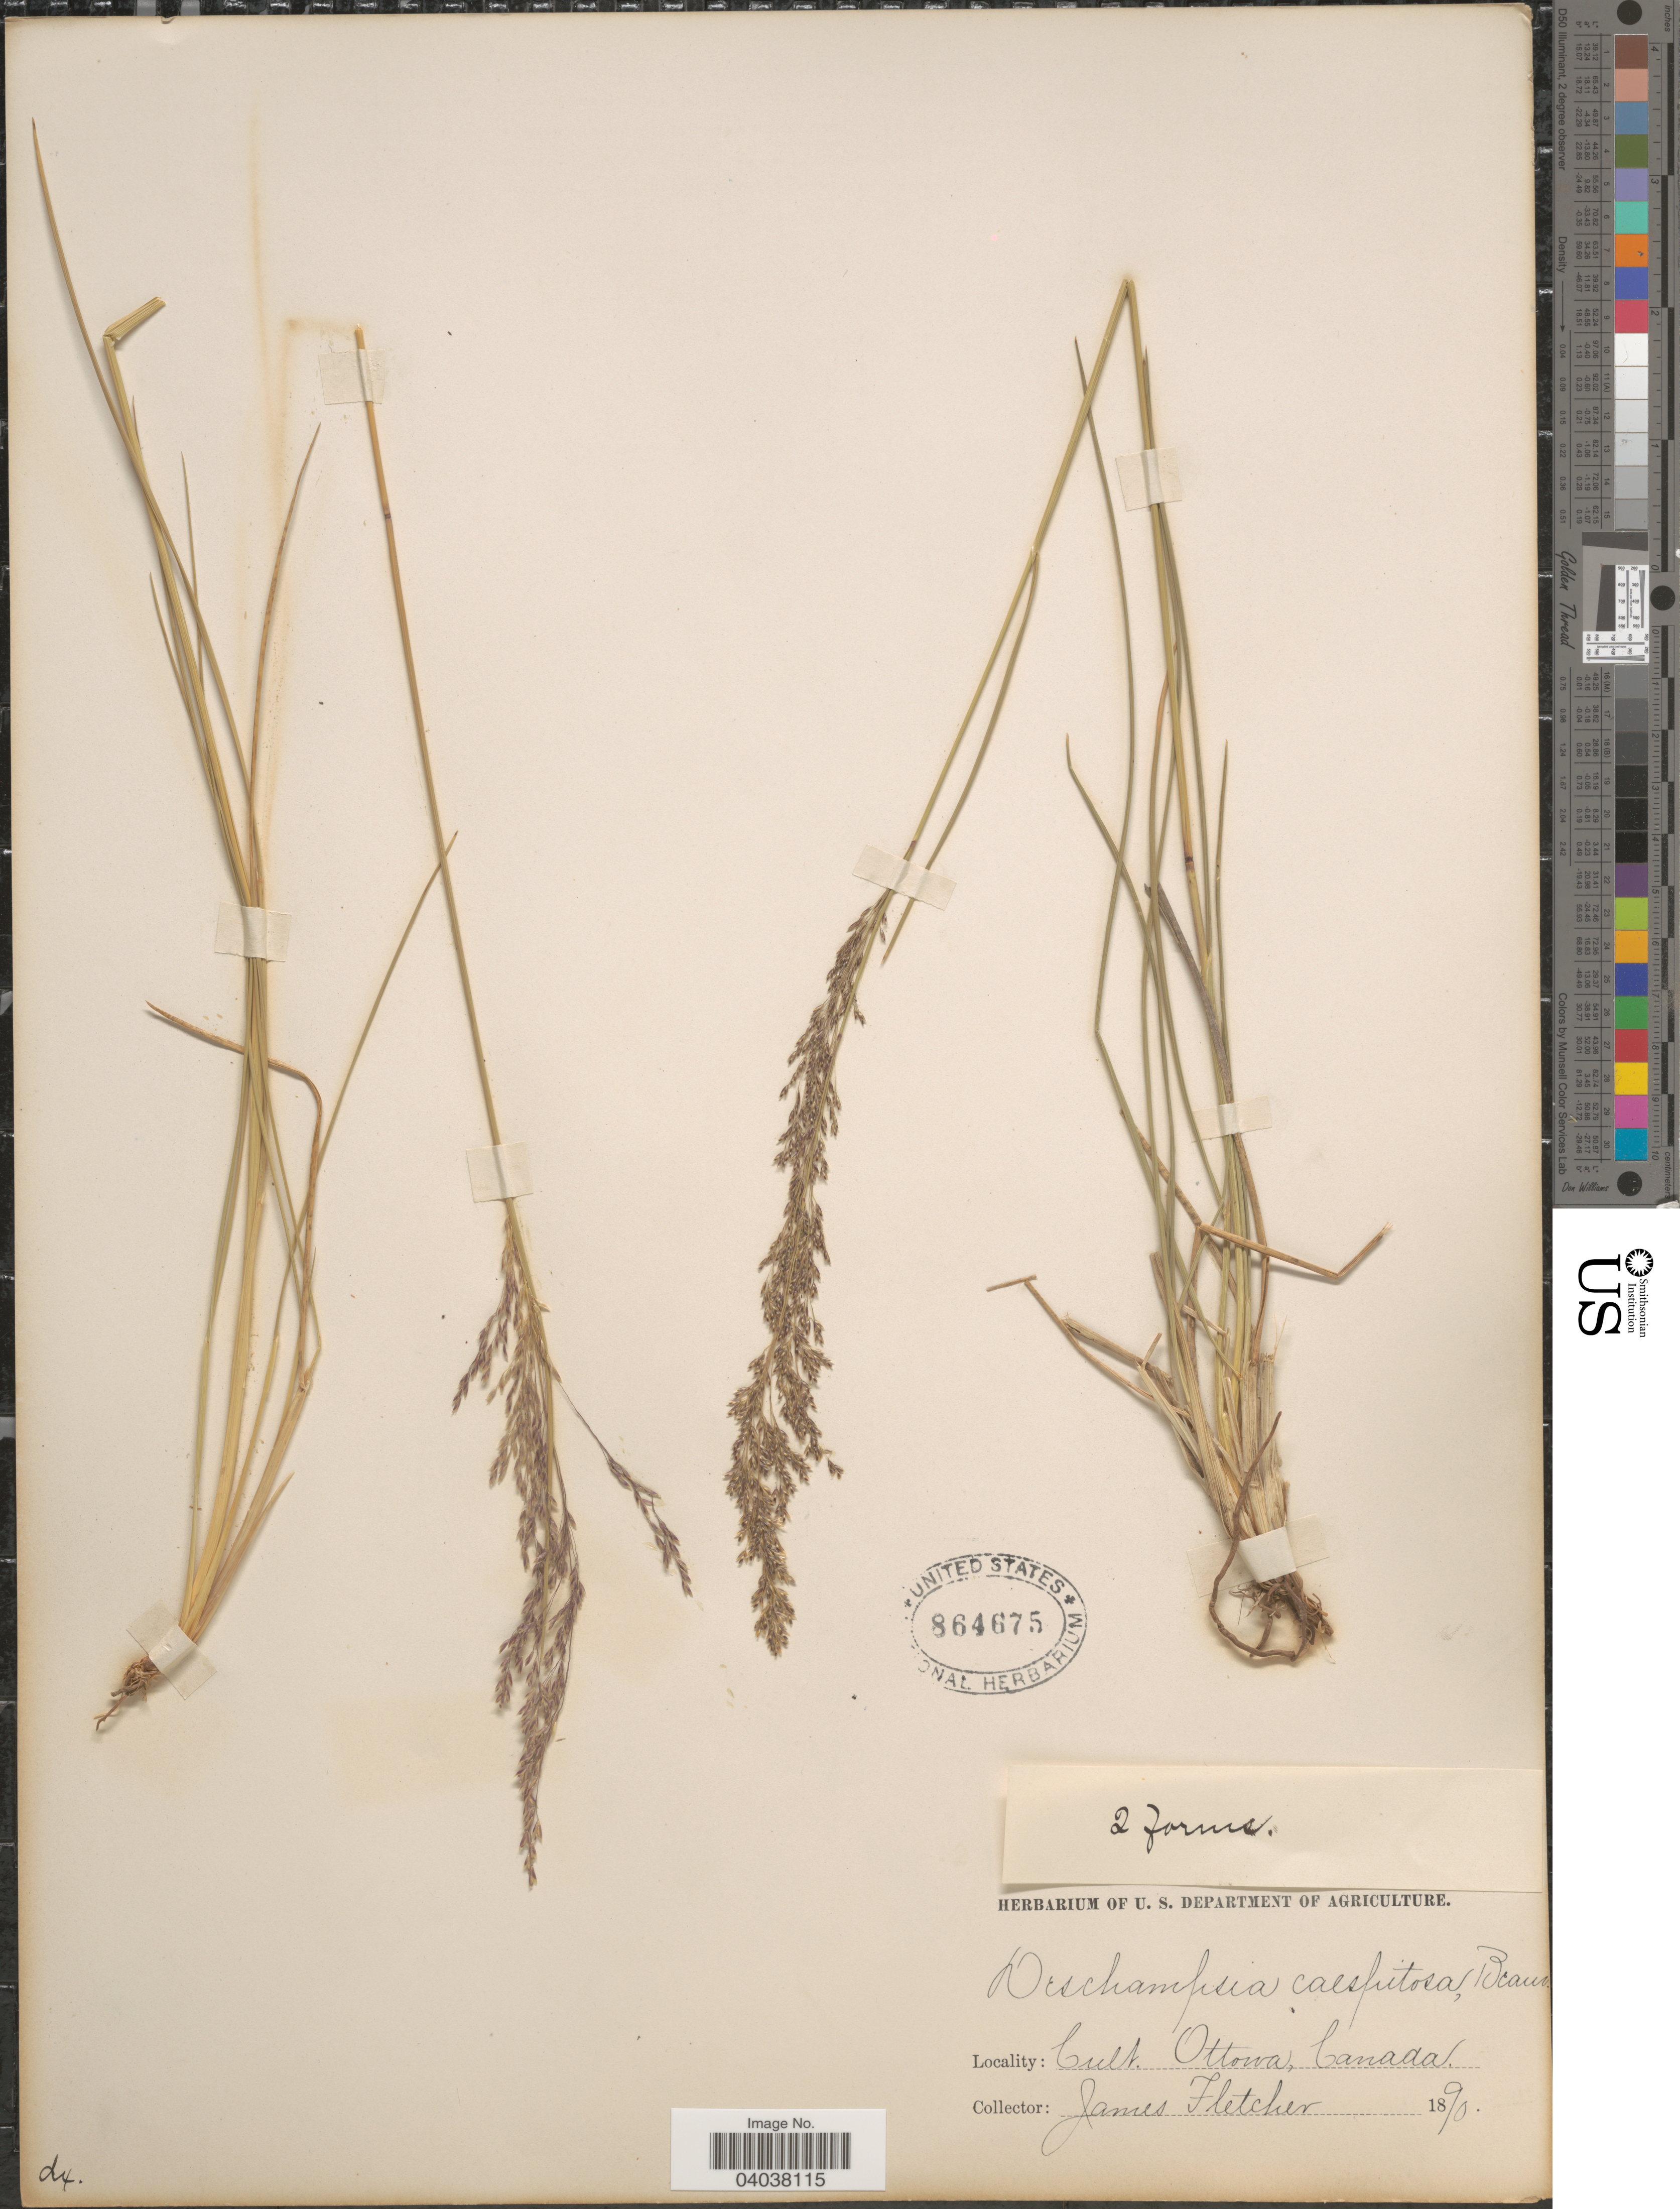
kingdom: Plantae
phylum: Tracheophyta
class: Liliopsida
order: Poales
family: Poaceae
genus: Deschampsia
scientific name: Deschampsia cespitosa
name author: (L.) P. Beauv.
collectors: J. Fletcher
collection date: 1890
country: Canada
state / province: Ontario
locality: Ottawa.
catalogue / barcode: US 864675